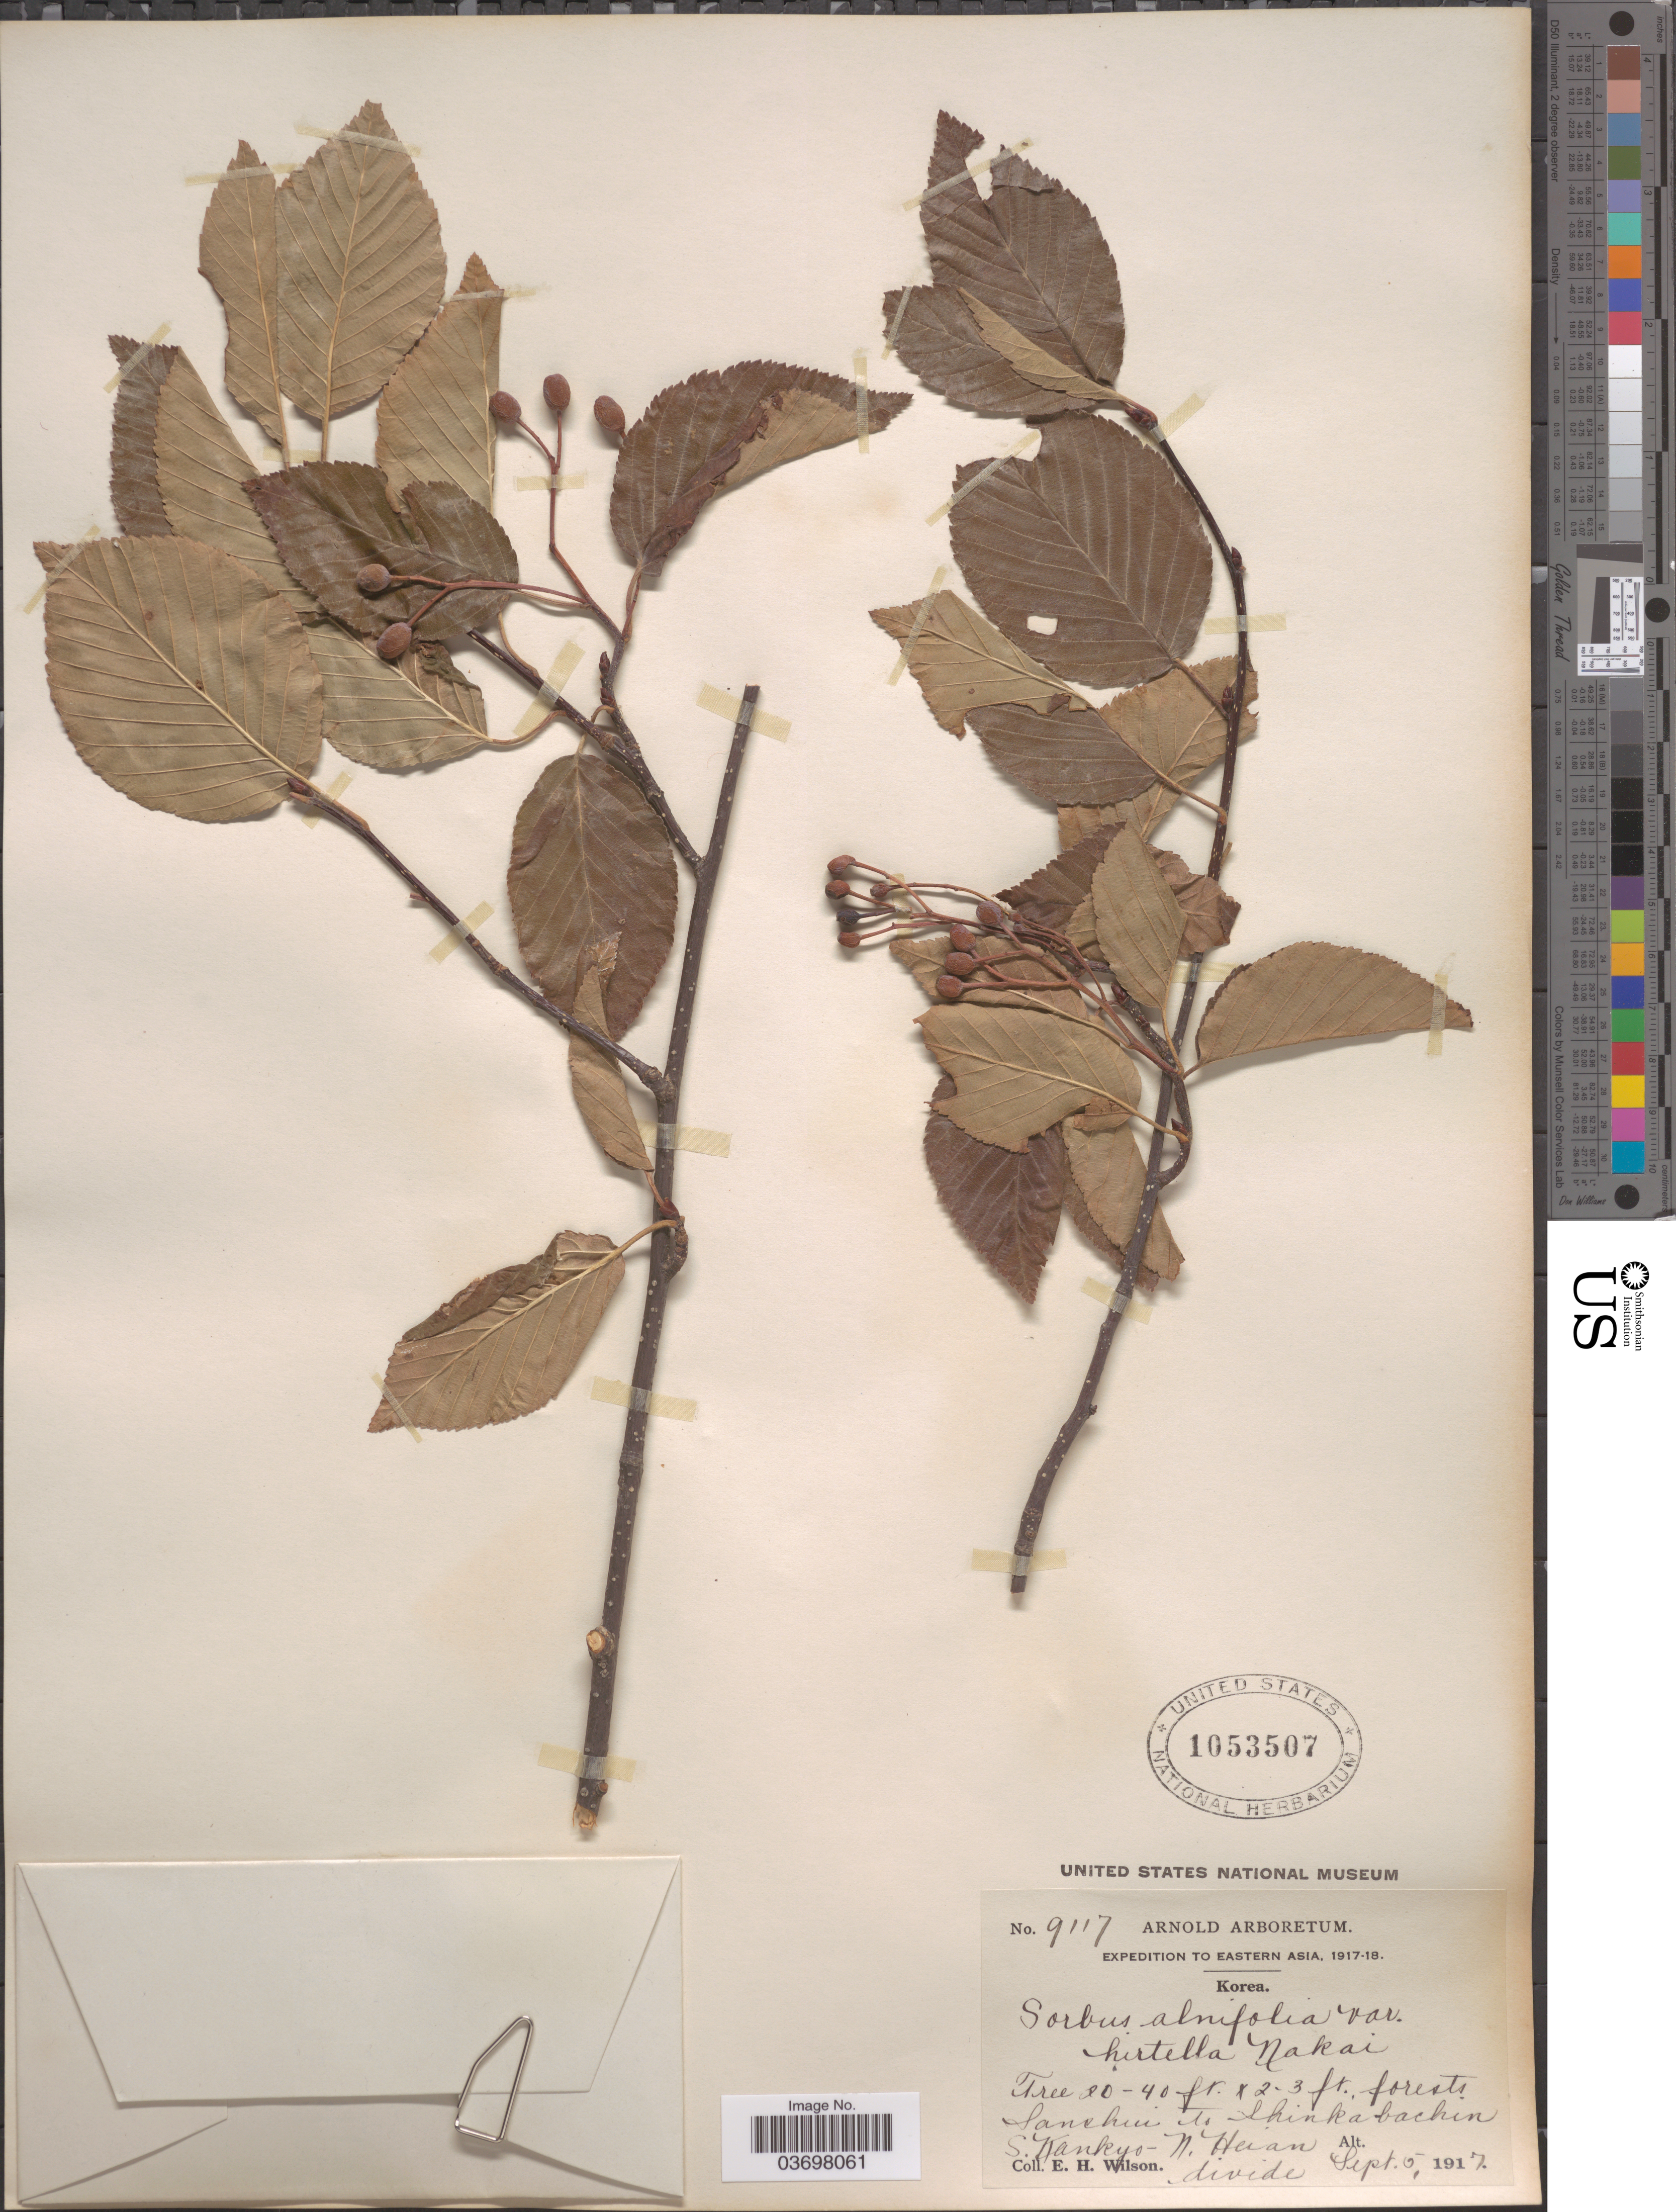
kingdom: Plantae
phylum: Tracheophyta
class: Magnoliopsida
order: Rosales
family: Rosaceae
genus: Sorbus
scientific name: Sorbus alnifolia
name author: (Siebold & Zucc.) K. Koch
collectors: E. Wilson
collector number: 9117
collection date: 1917-09-05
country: North Korea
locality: Sanchui to Shinka-bachin S. Kankyo- N. Heian.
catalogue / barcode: US 1053507